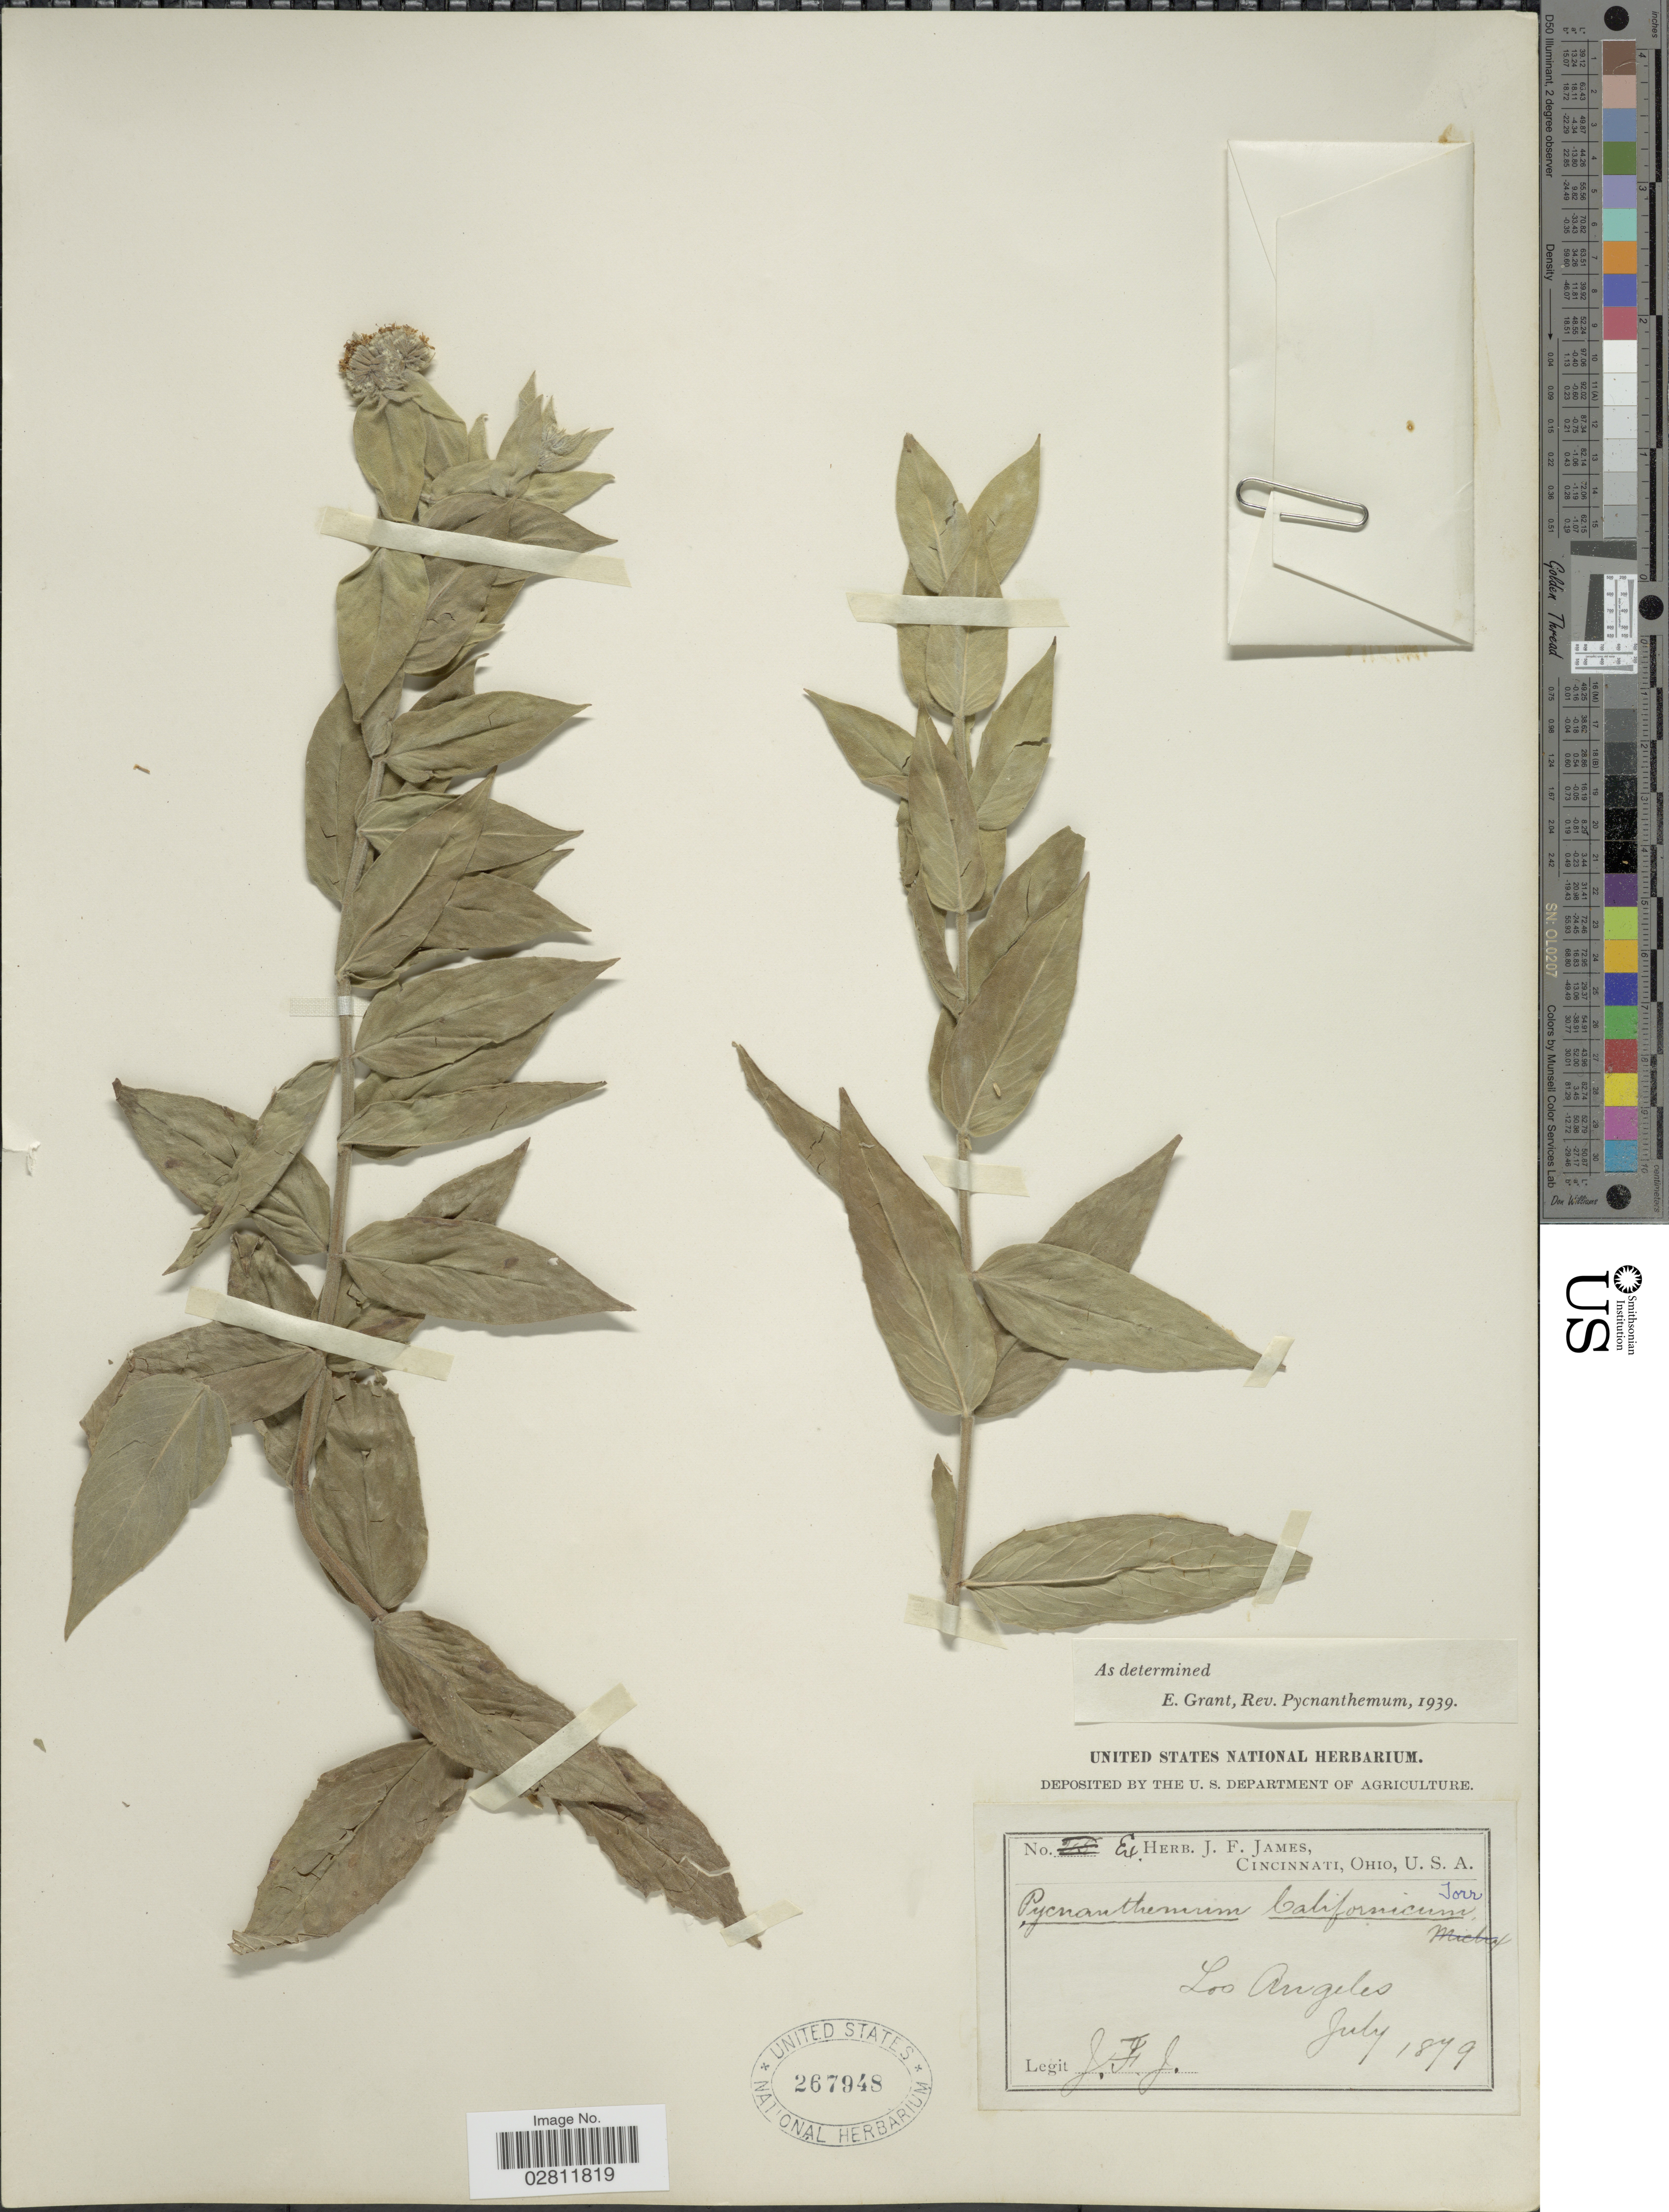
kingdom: Plantae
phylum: Tracheophyta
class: Magnoliopsida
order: Lamiales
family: Lamiaceae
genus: Pycnanthemum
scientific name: Pycnanthemum californicum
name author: Torr. ex Durand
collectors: J. James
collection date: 1879-07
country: United States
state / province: California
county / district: Los Angeles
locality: Los Angeles.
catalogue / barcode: US 267948